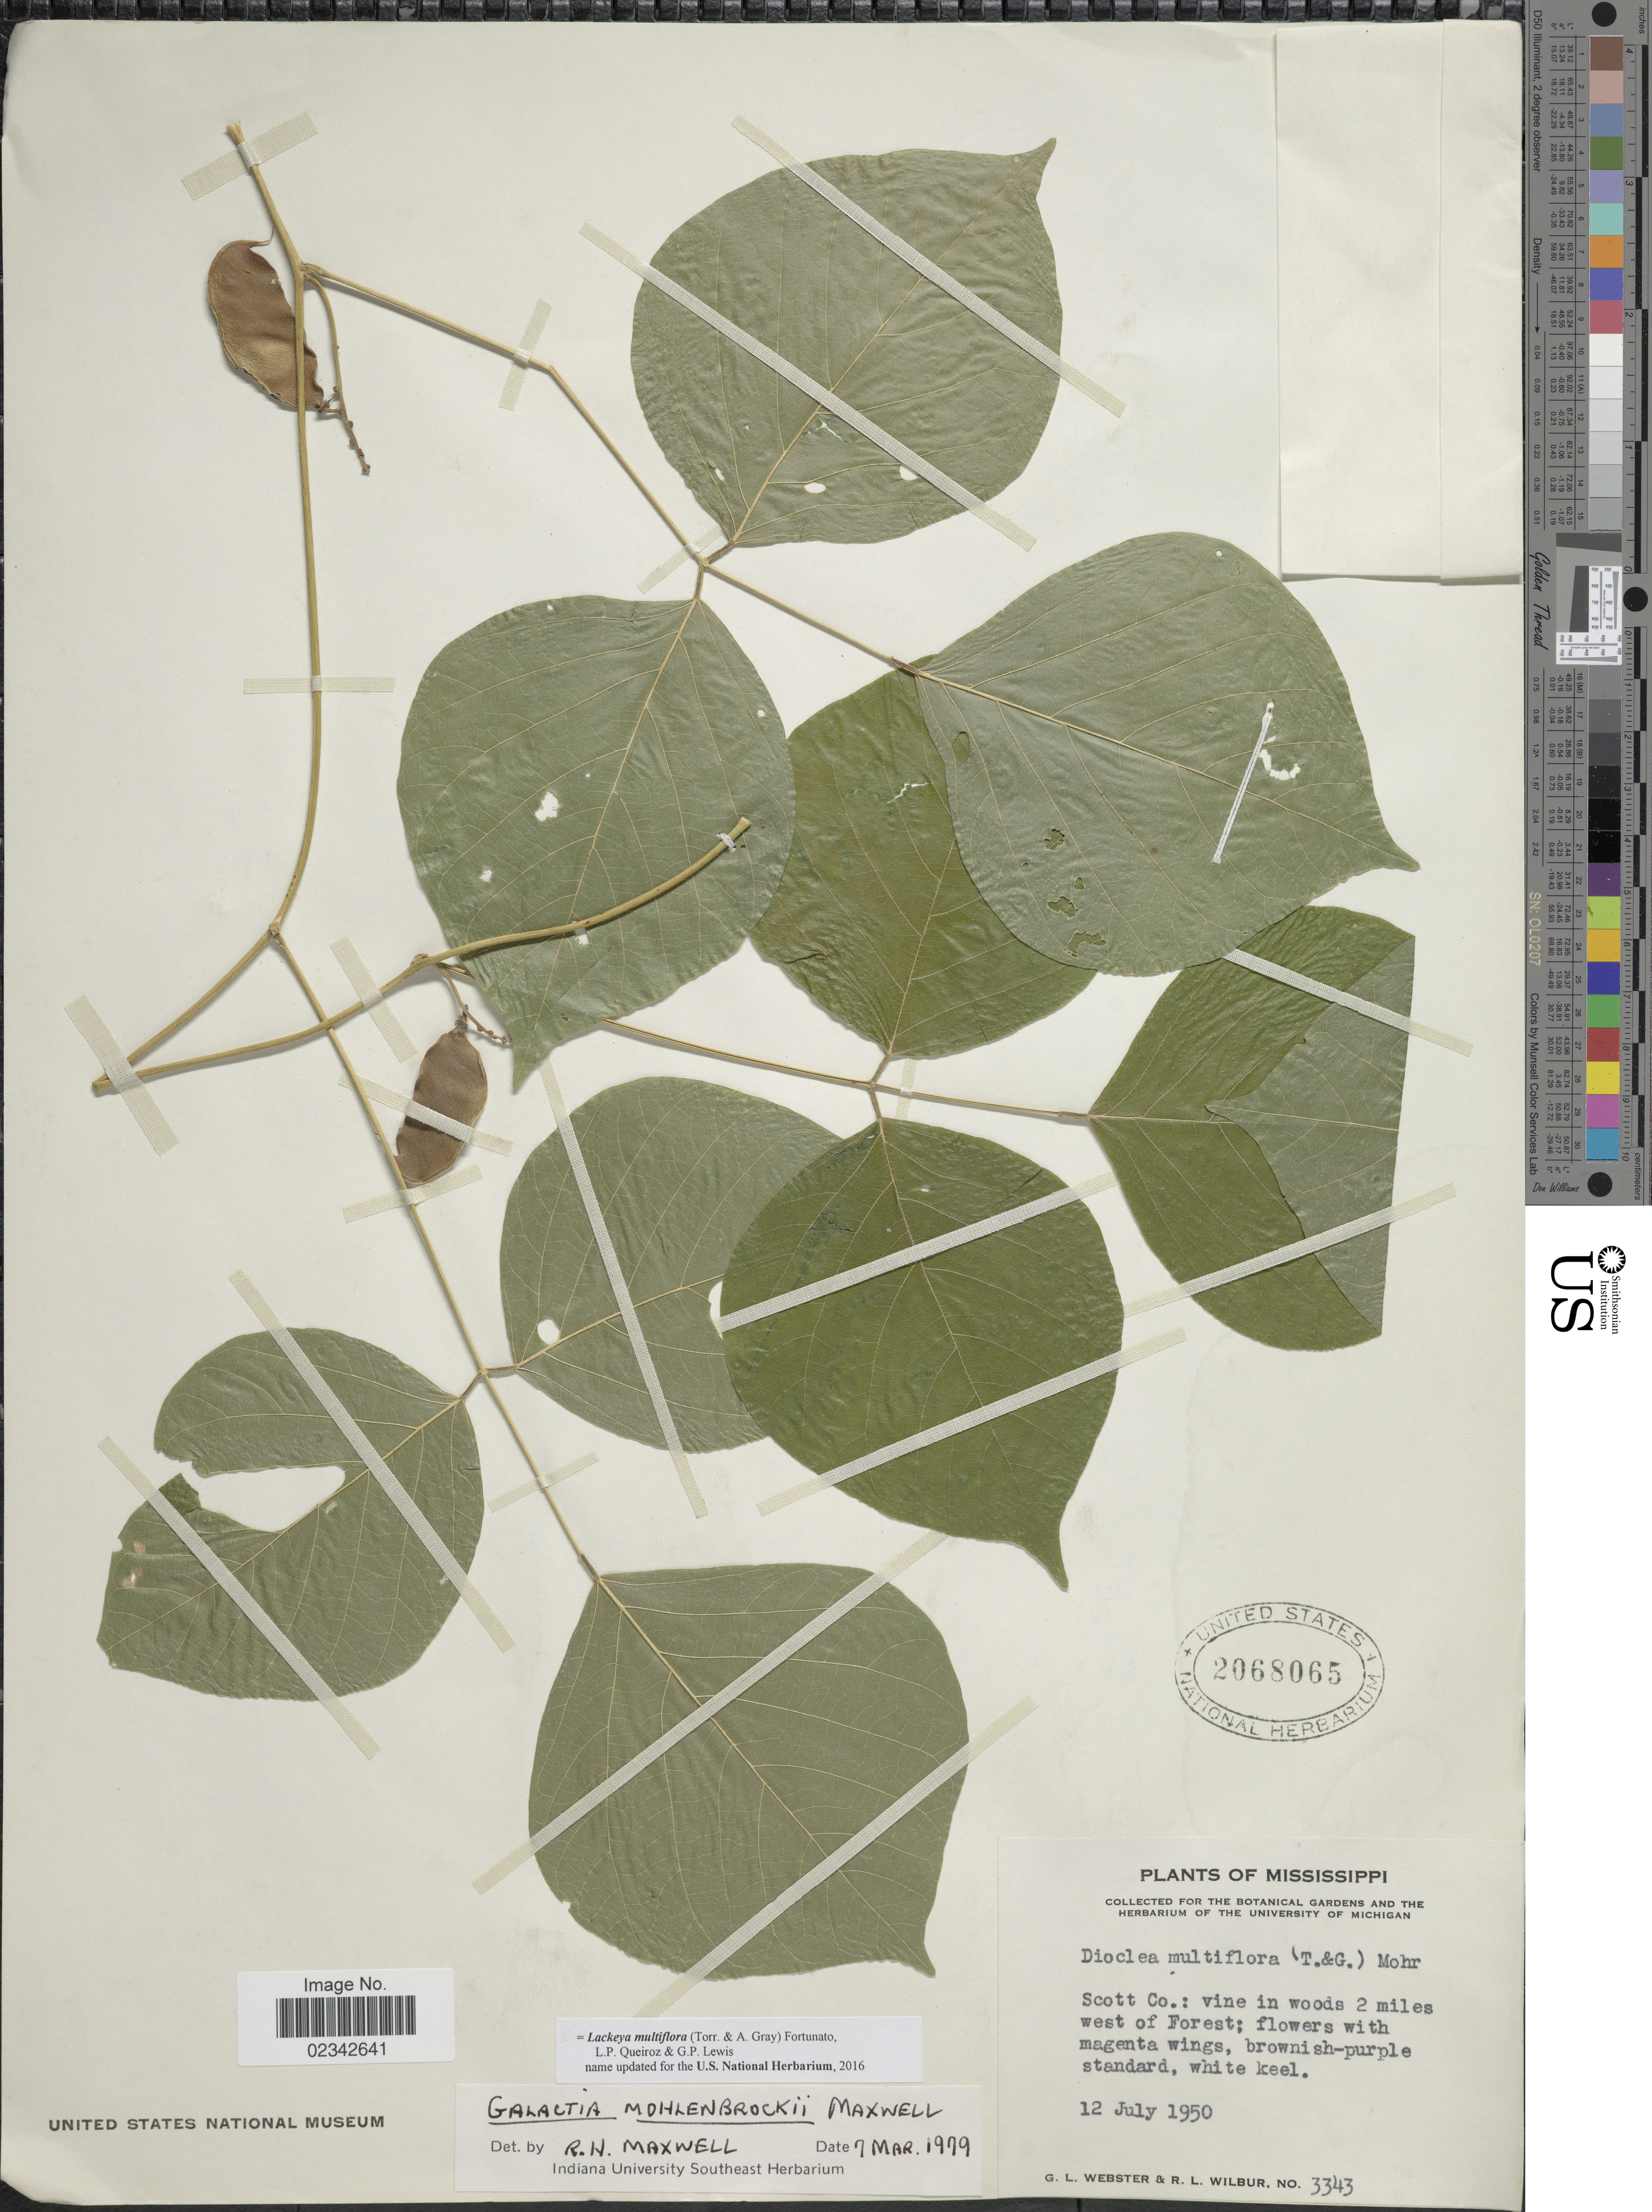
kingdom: Plantae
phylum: Tracheophyta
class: Magnoliopsida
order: Fabales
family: Fabaceae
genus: Lackeya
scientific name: Lackeya multiflora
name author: (Torr. & A. Gray) Fortunato et al.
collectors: G. L. Webster & R. L. Wilbur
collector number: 3343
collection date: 1950-07-12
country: United States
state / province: Mississippi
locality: Scott Co: vine in woods 2 miles west of Forest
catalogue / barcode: US 2068065